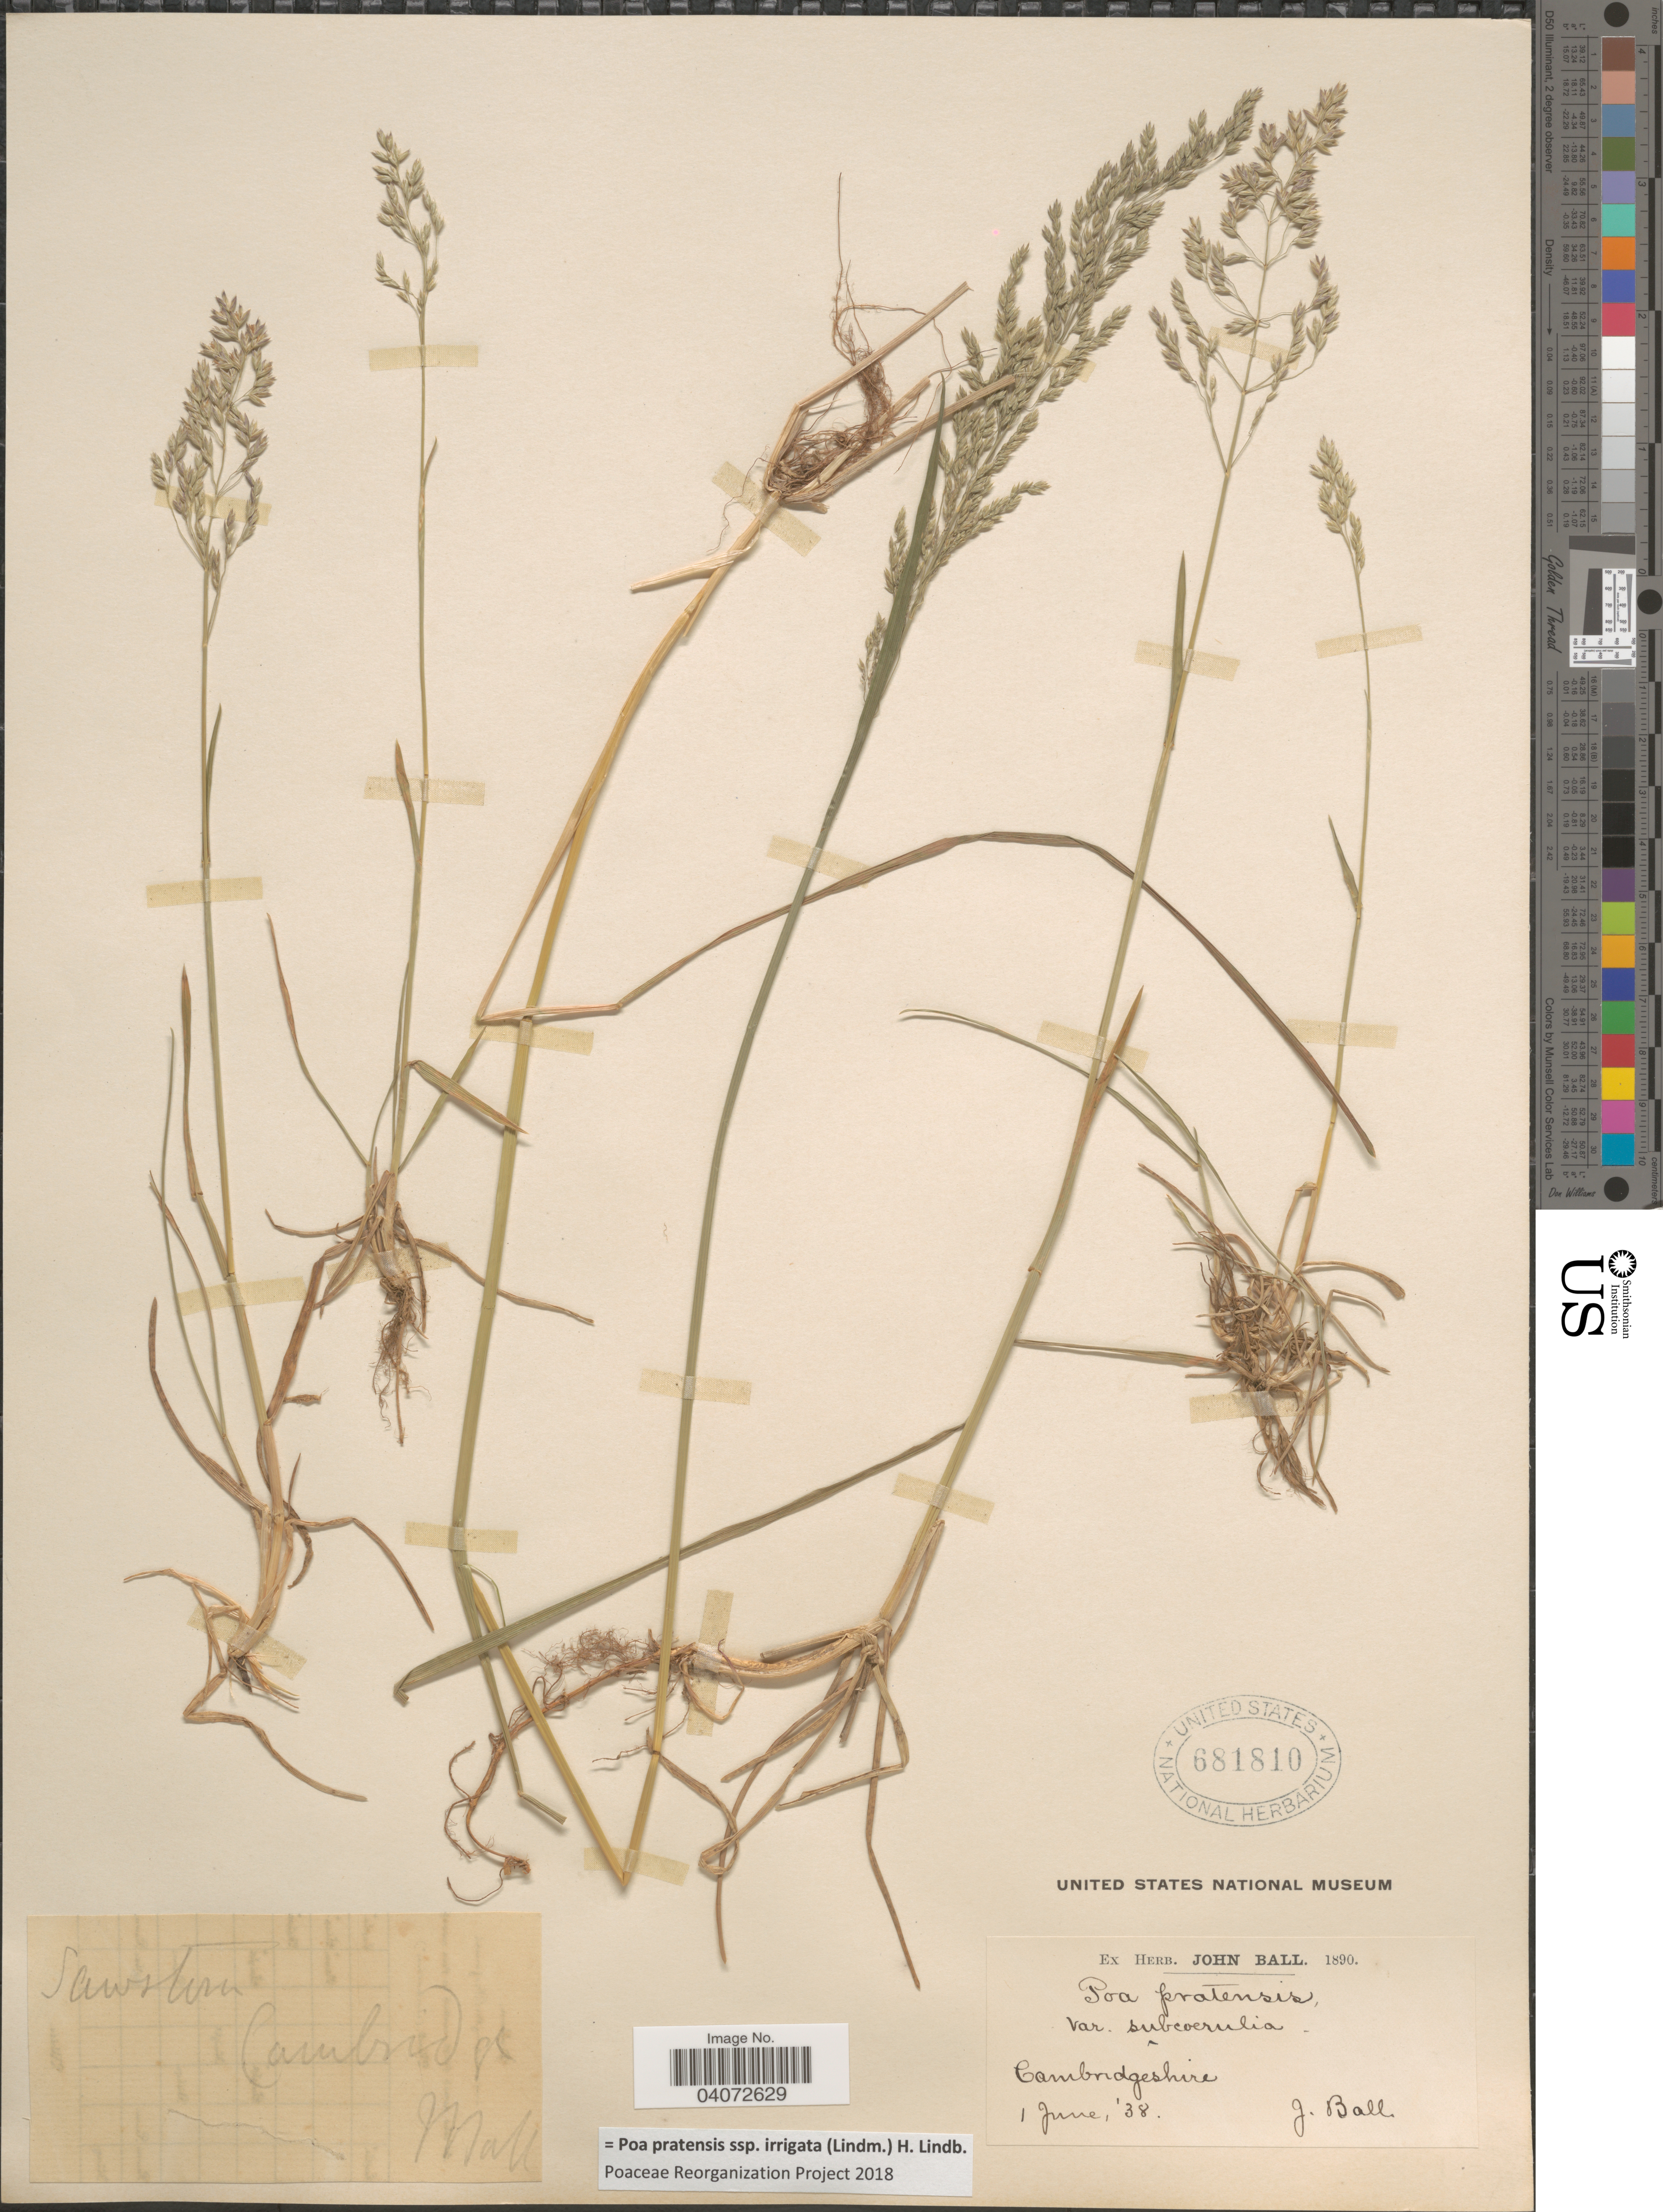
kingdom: Plantae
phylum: Tracheophyta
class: Liliopsida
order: Poales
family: Poaceae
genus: Poa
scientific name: Poa pratensis subsp. irrigata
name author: (Lindm.) H. Lindb.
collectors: J. Ball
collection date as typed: Transcribed d/m/y: 1/6/38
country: United Kingdom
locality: Cambridgeshire.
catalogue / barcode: US 681810